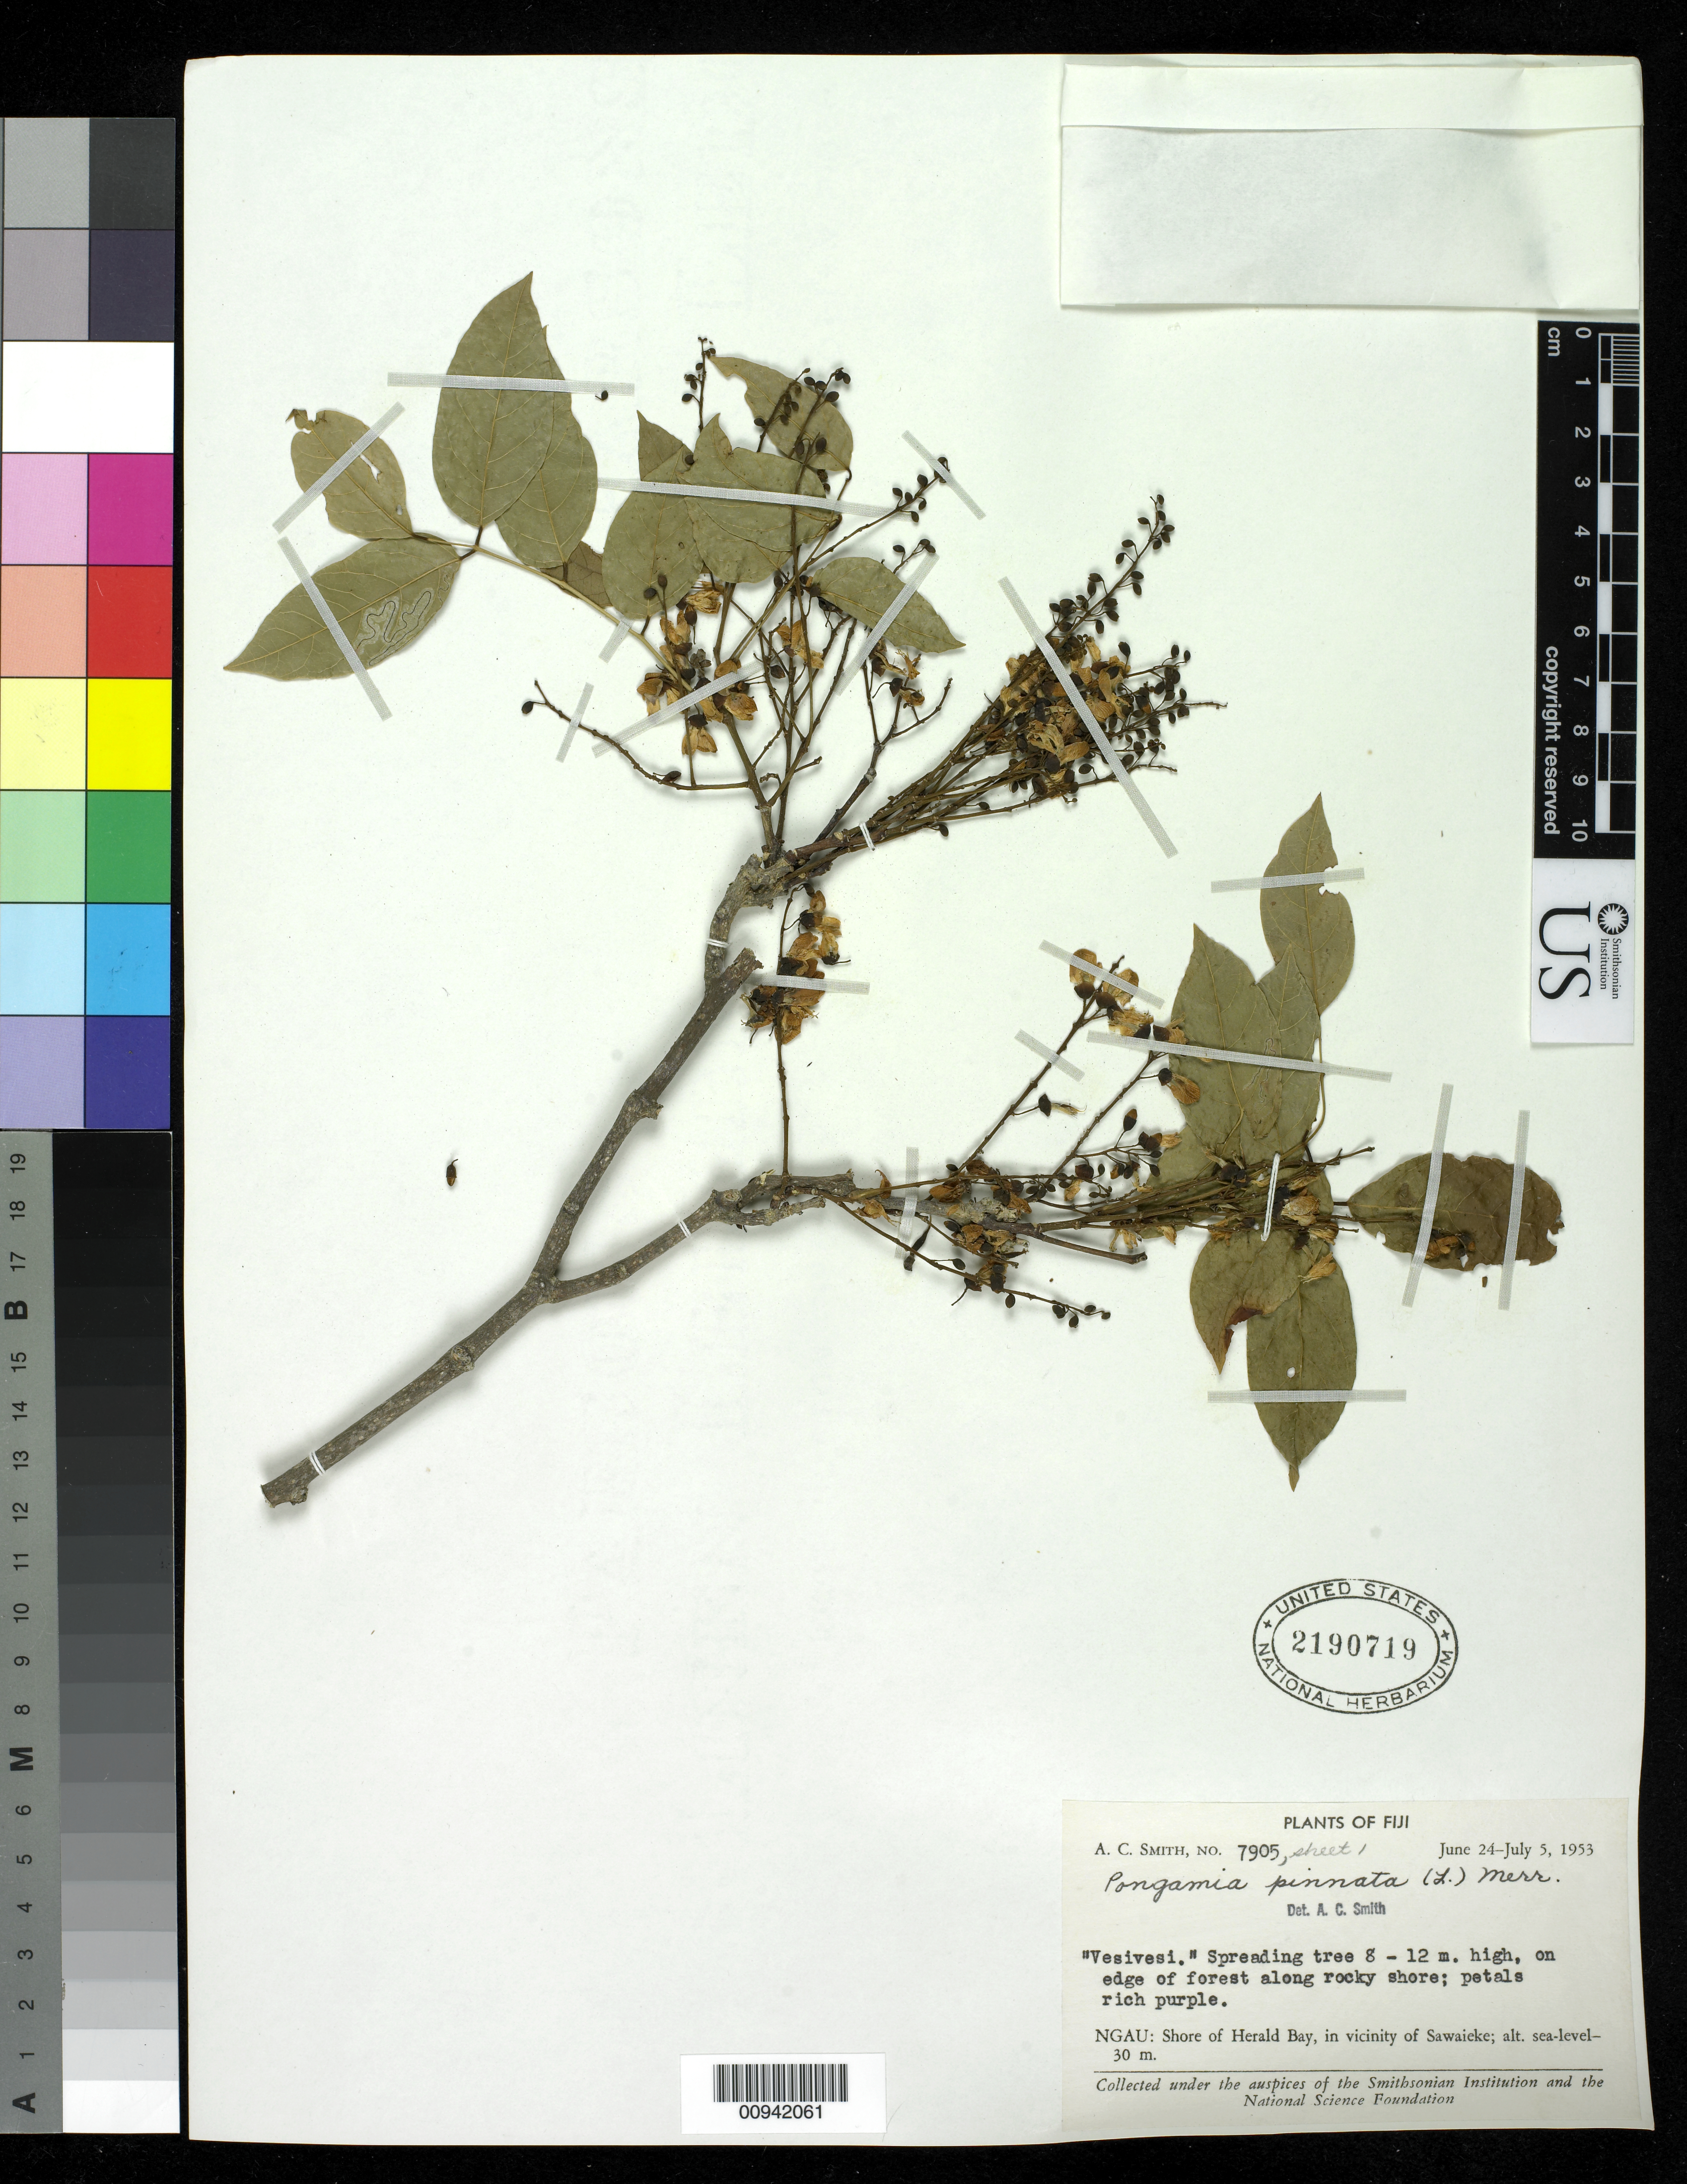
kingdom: Plantae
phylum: Tracheophyta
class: Magnoliopsida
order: Fabales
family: Fabaceae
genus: Millettia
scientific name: Millettia pinnata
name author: (L.) Panigrahi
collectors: C. A. Smith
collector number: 7905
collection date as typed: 24 Jun 1953 to 05 Jul 1953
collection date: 1953-06-24/1953-07-05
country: Fiji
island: Gau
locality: Shore of Herald Bay, in vicinity of Sawaicke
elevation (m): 0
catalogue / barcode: US 2190719